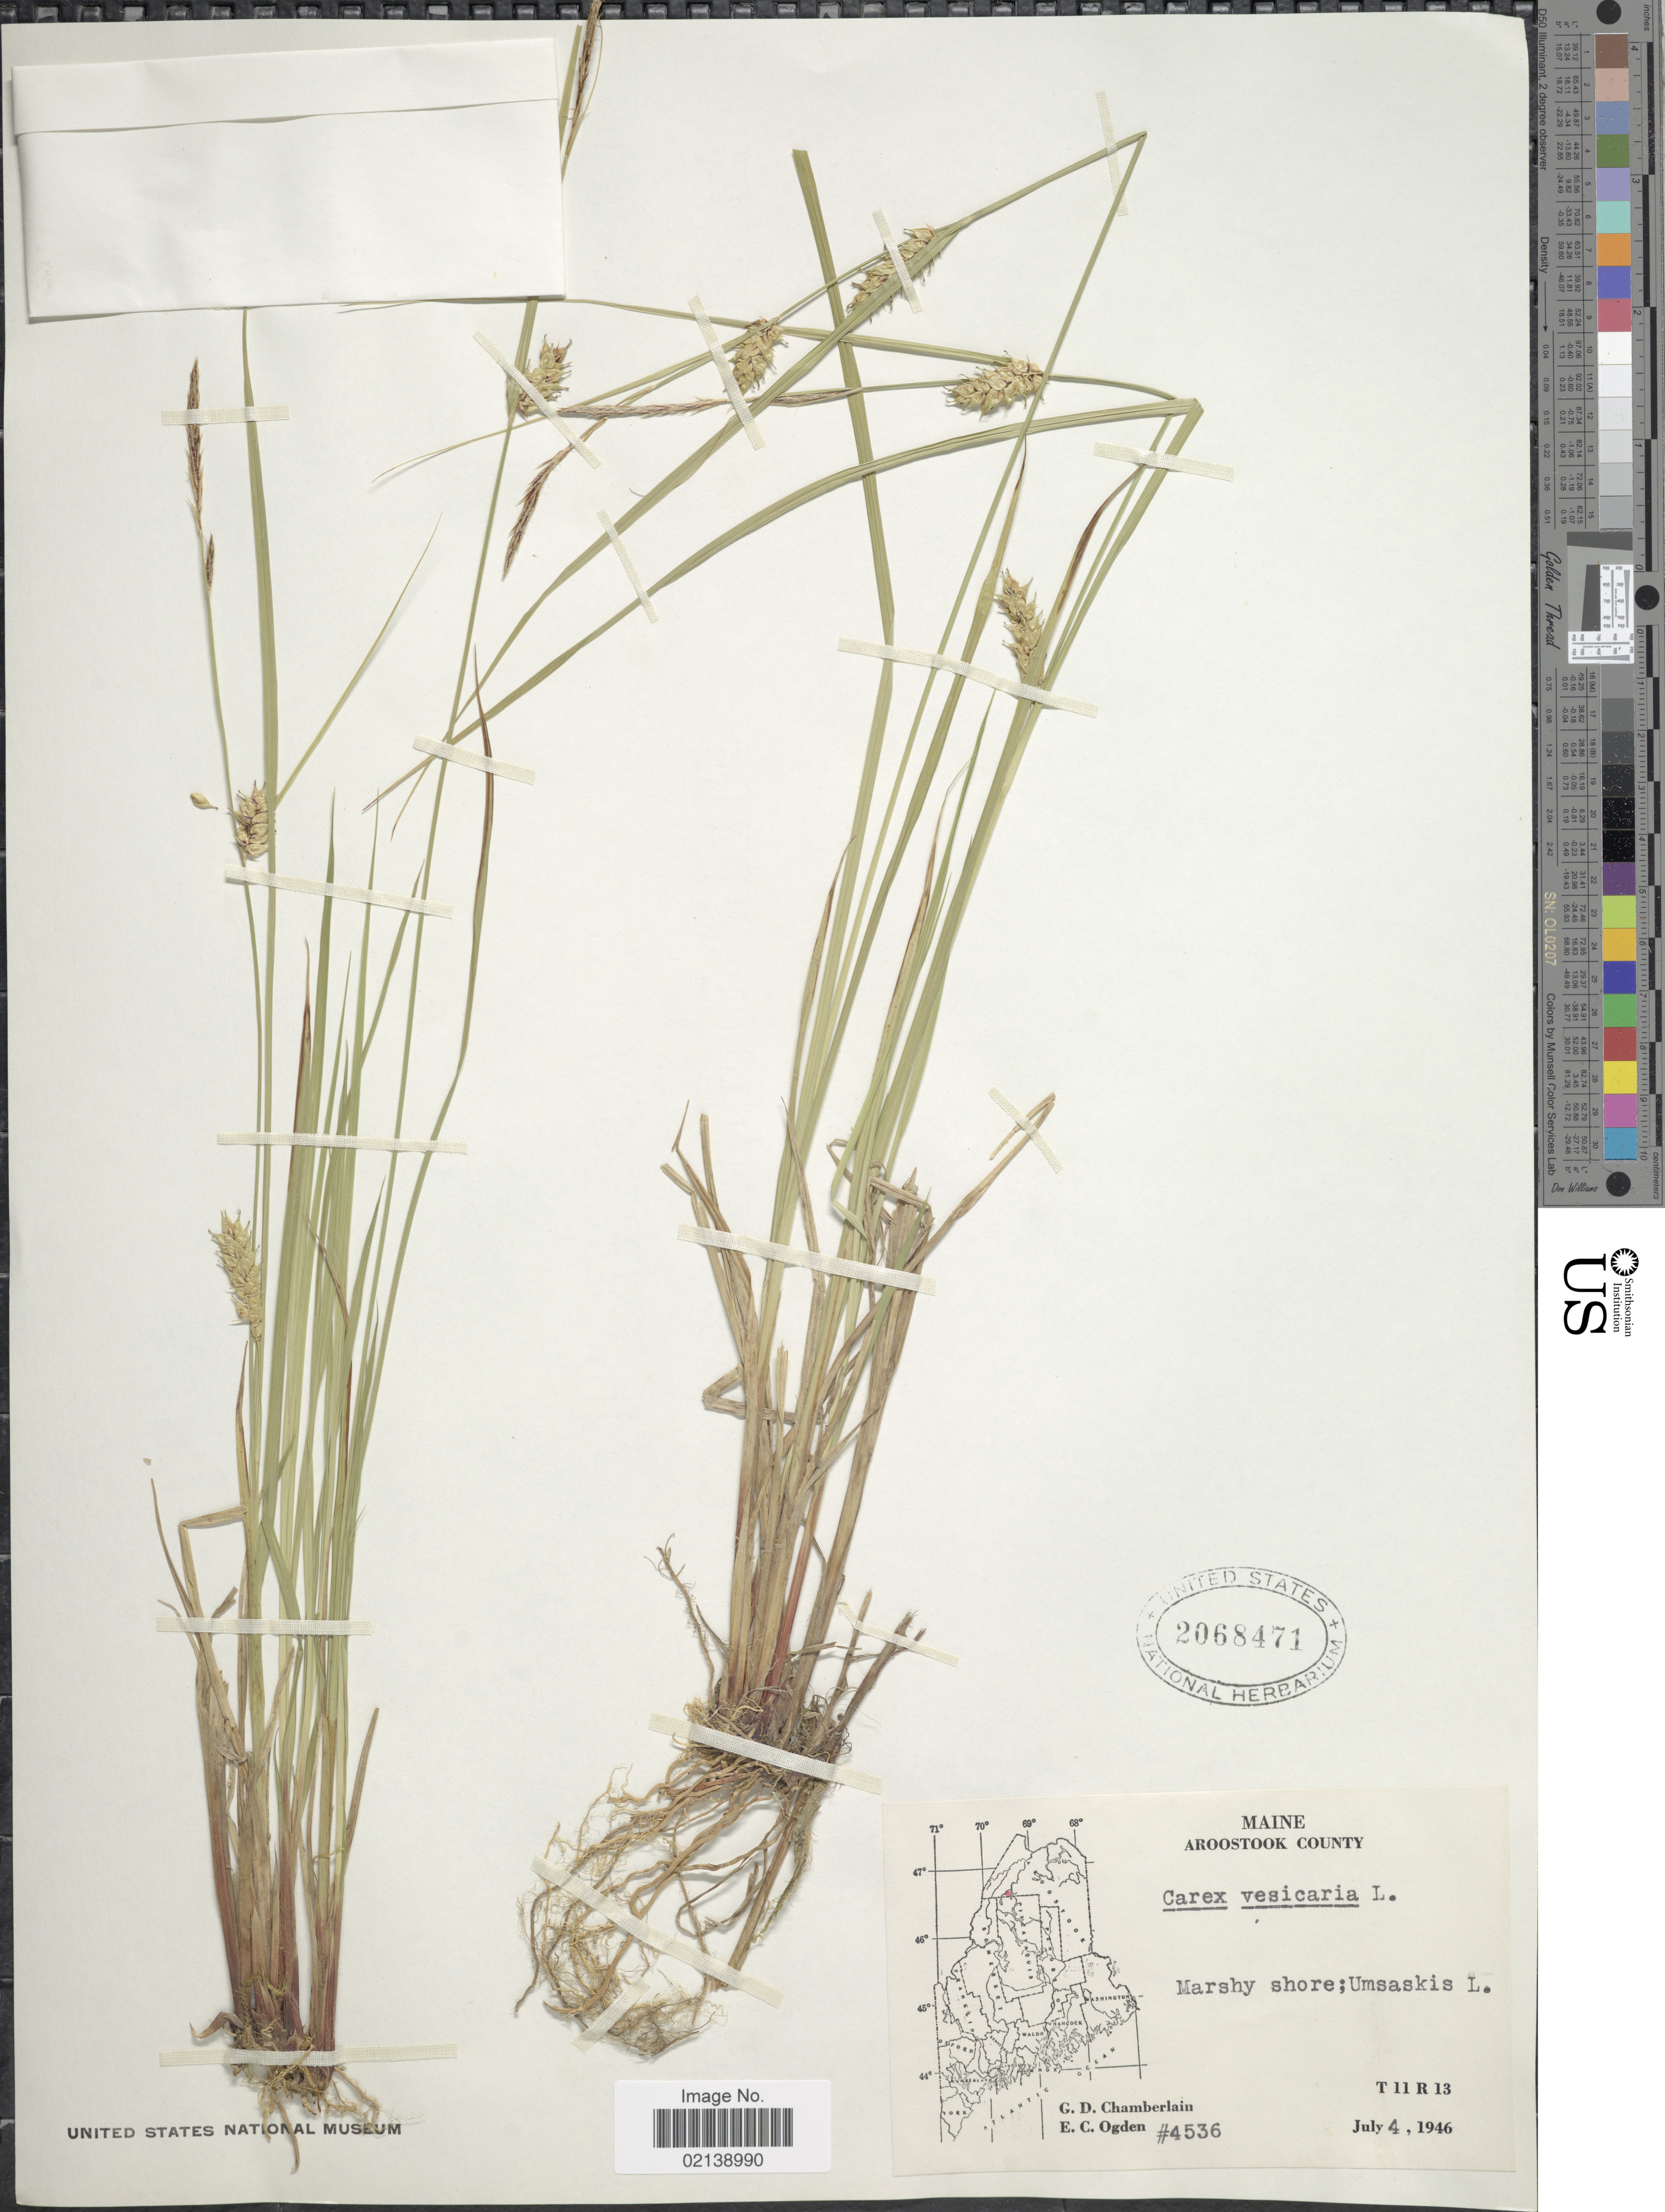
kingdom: Plantae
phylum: Tracheophyta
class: Liliopsida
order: Poales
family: Cyperaceae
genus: Carex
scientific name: Carex vesicaria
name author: L.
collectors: G. D. Chamberlain & E. Ogden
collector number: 4536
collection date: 1946-07-04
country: United States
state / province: Maine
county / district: Aroostook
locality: Marshy shore; Umsaskis L. T 11 R 13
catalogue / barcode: US 2068471